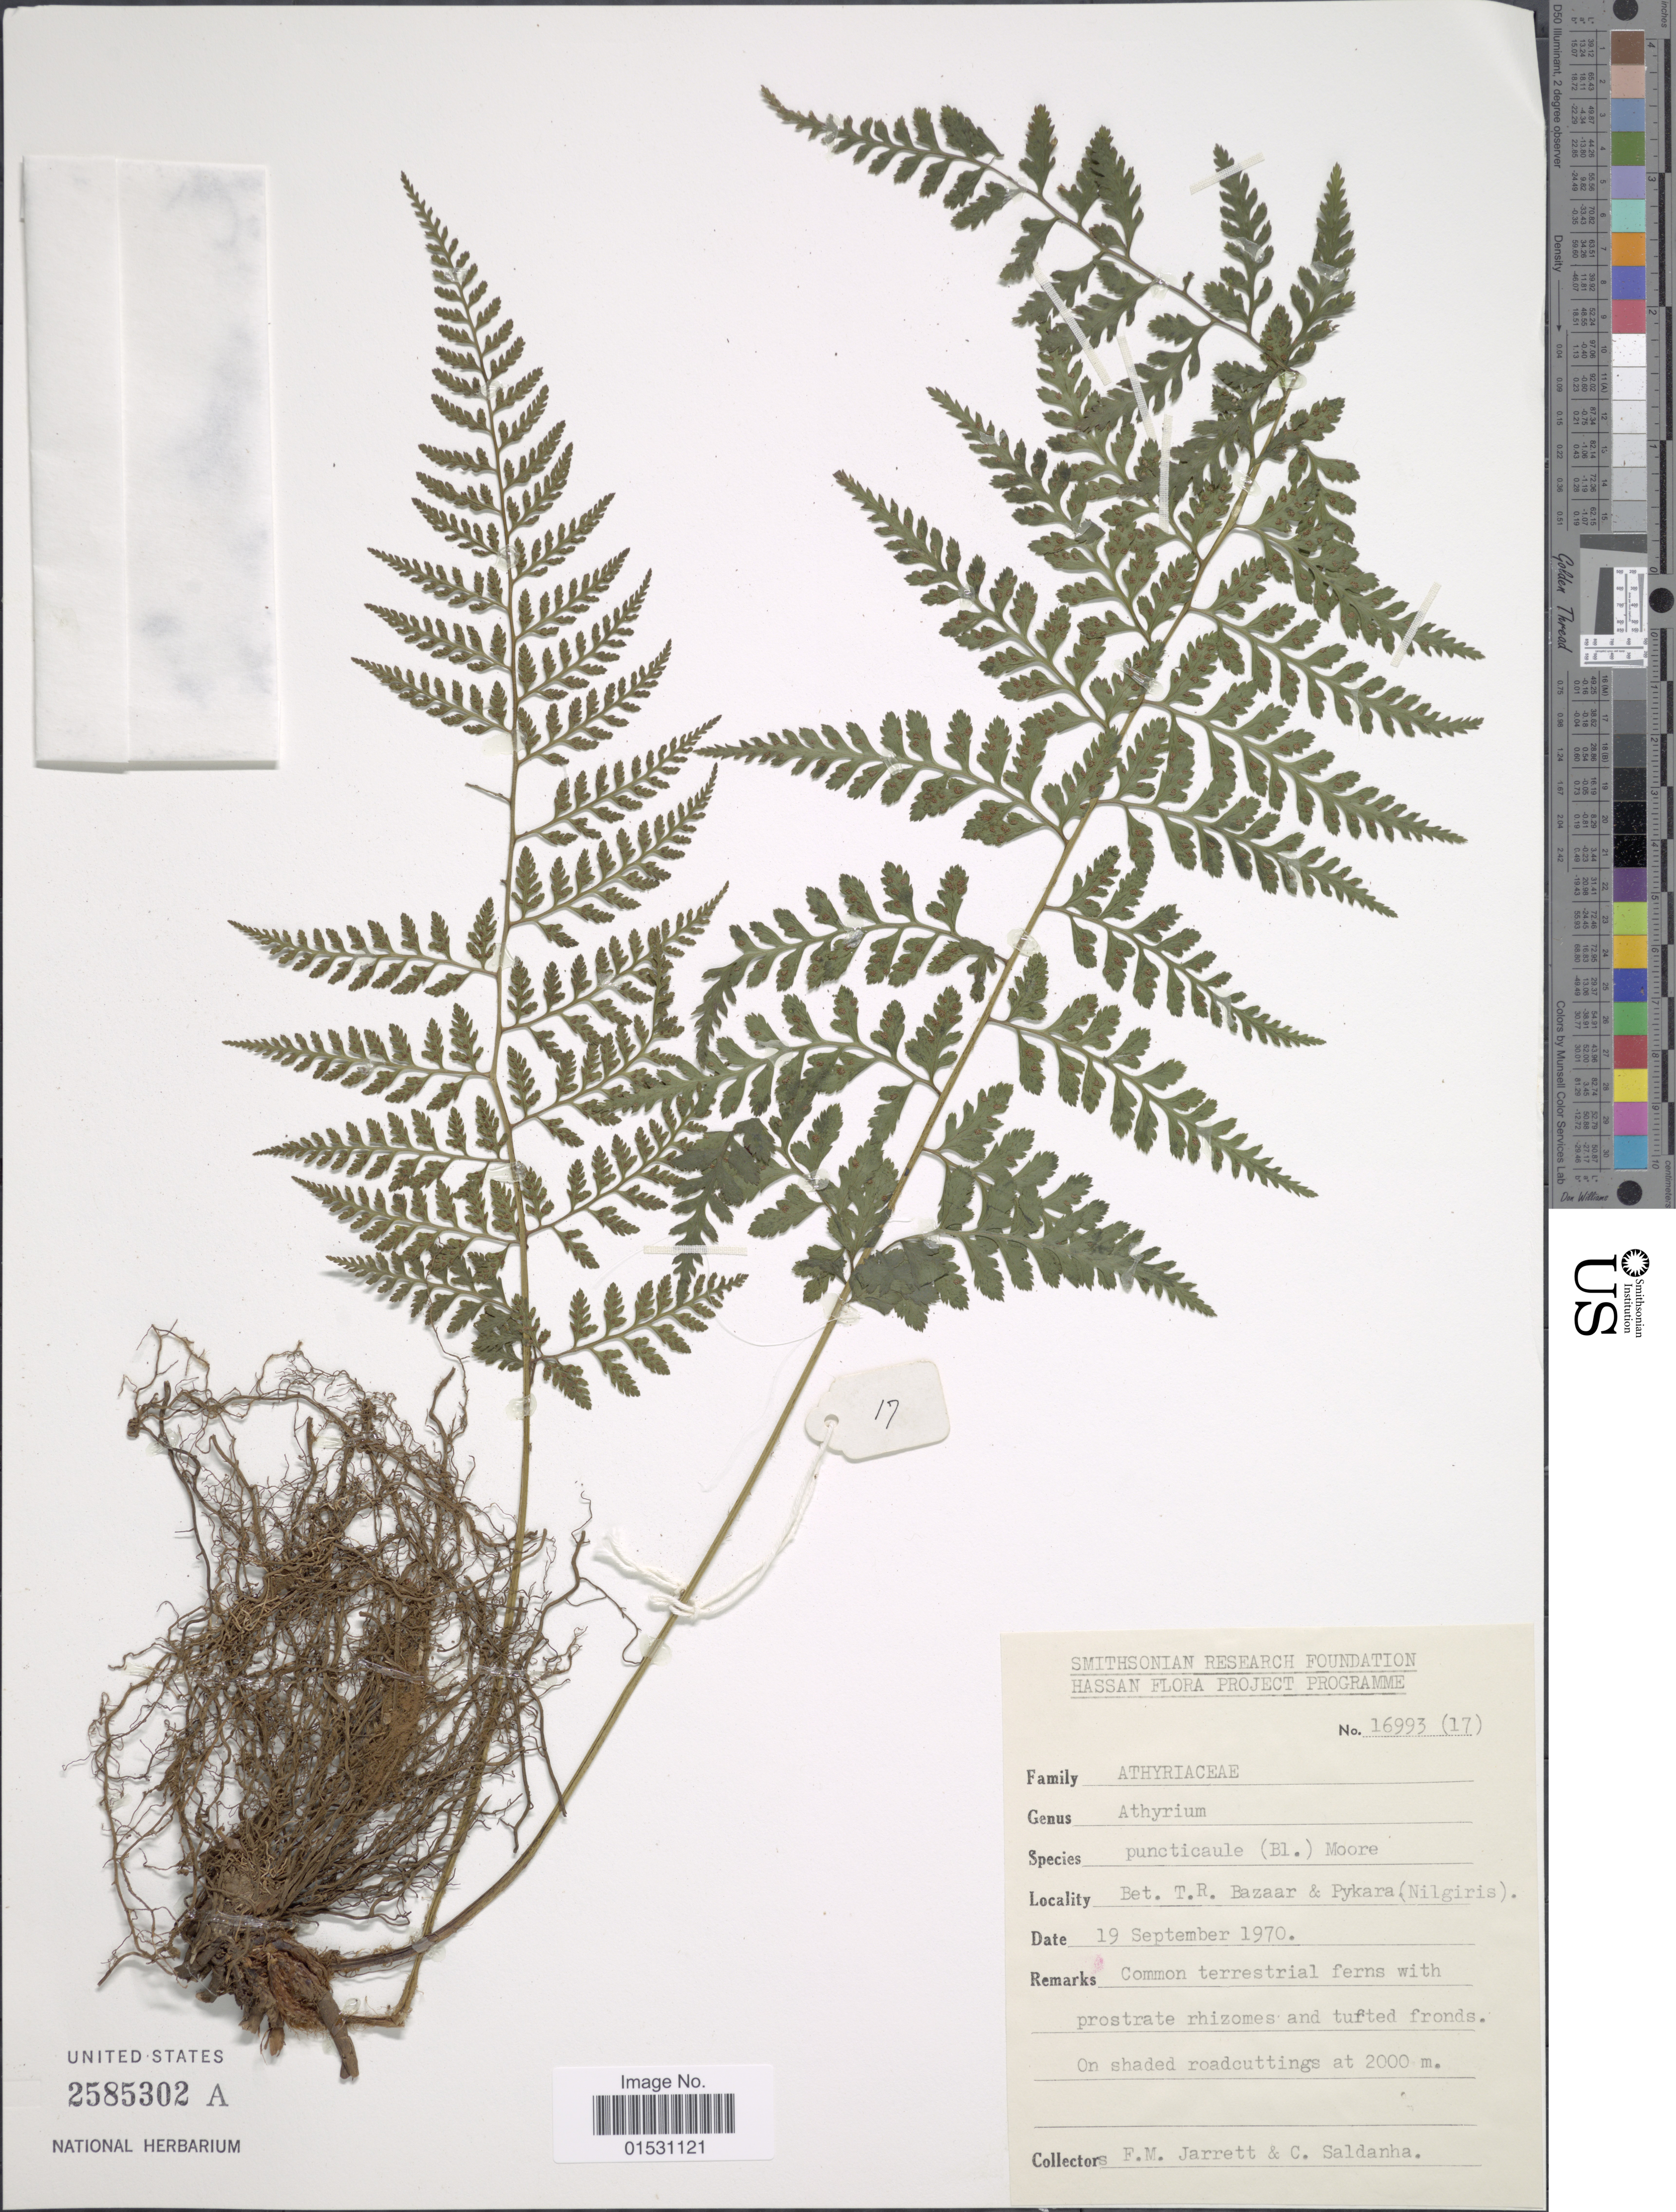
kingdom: Plantae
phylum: Tracheophyta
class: Polypodiopsida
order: Polypodiales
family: Athyriaceae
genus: Athyrium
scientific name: Athyrium puncticaule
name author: (Blume) T. Moore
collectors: F. M. Jarrett & C. Saldanha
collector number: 16993(17)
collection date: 1970-09-19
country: India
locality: Bet. T.R. Bazaar & Pykara (Niligiris).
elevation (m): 2000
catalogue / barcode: US 2585302A